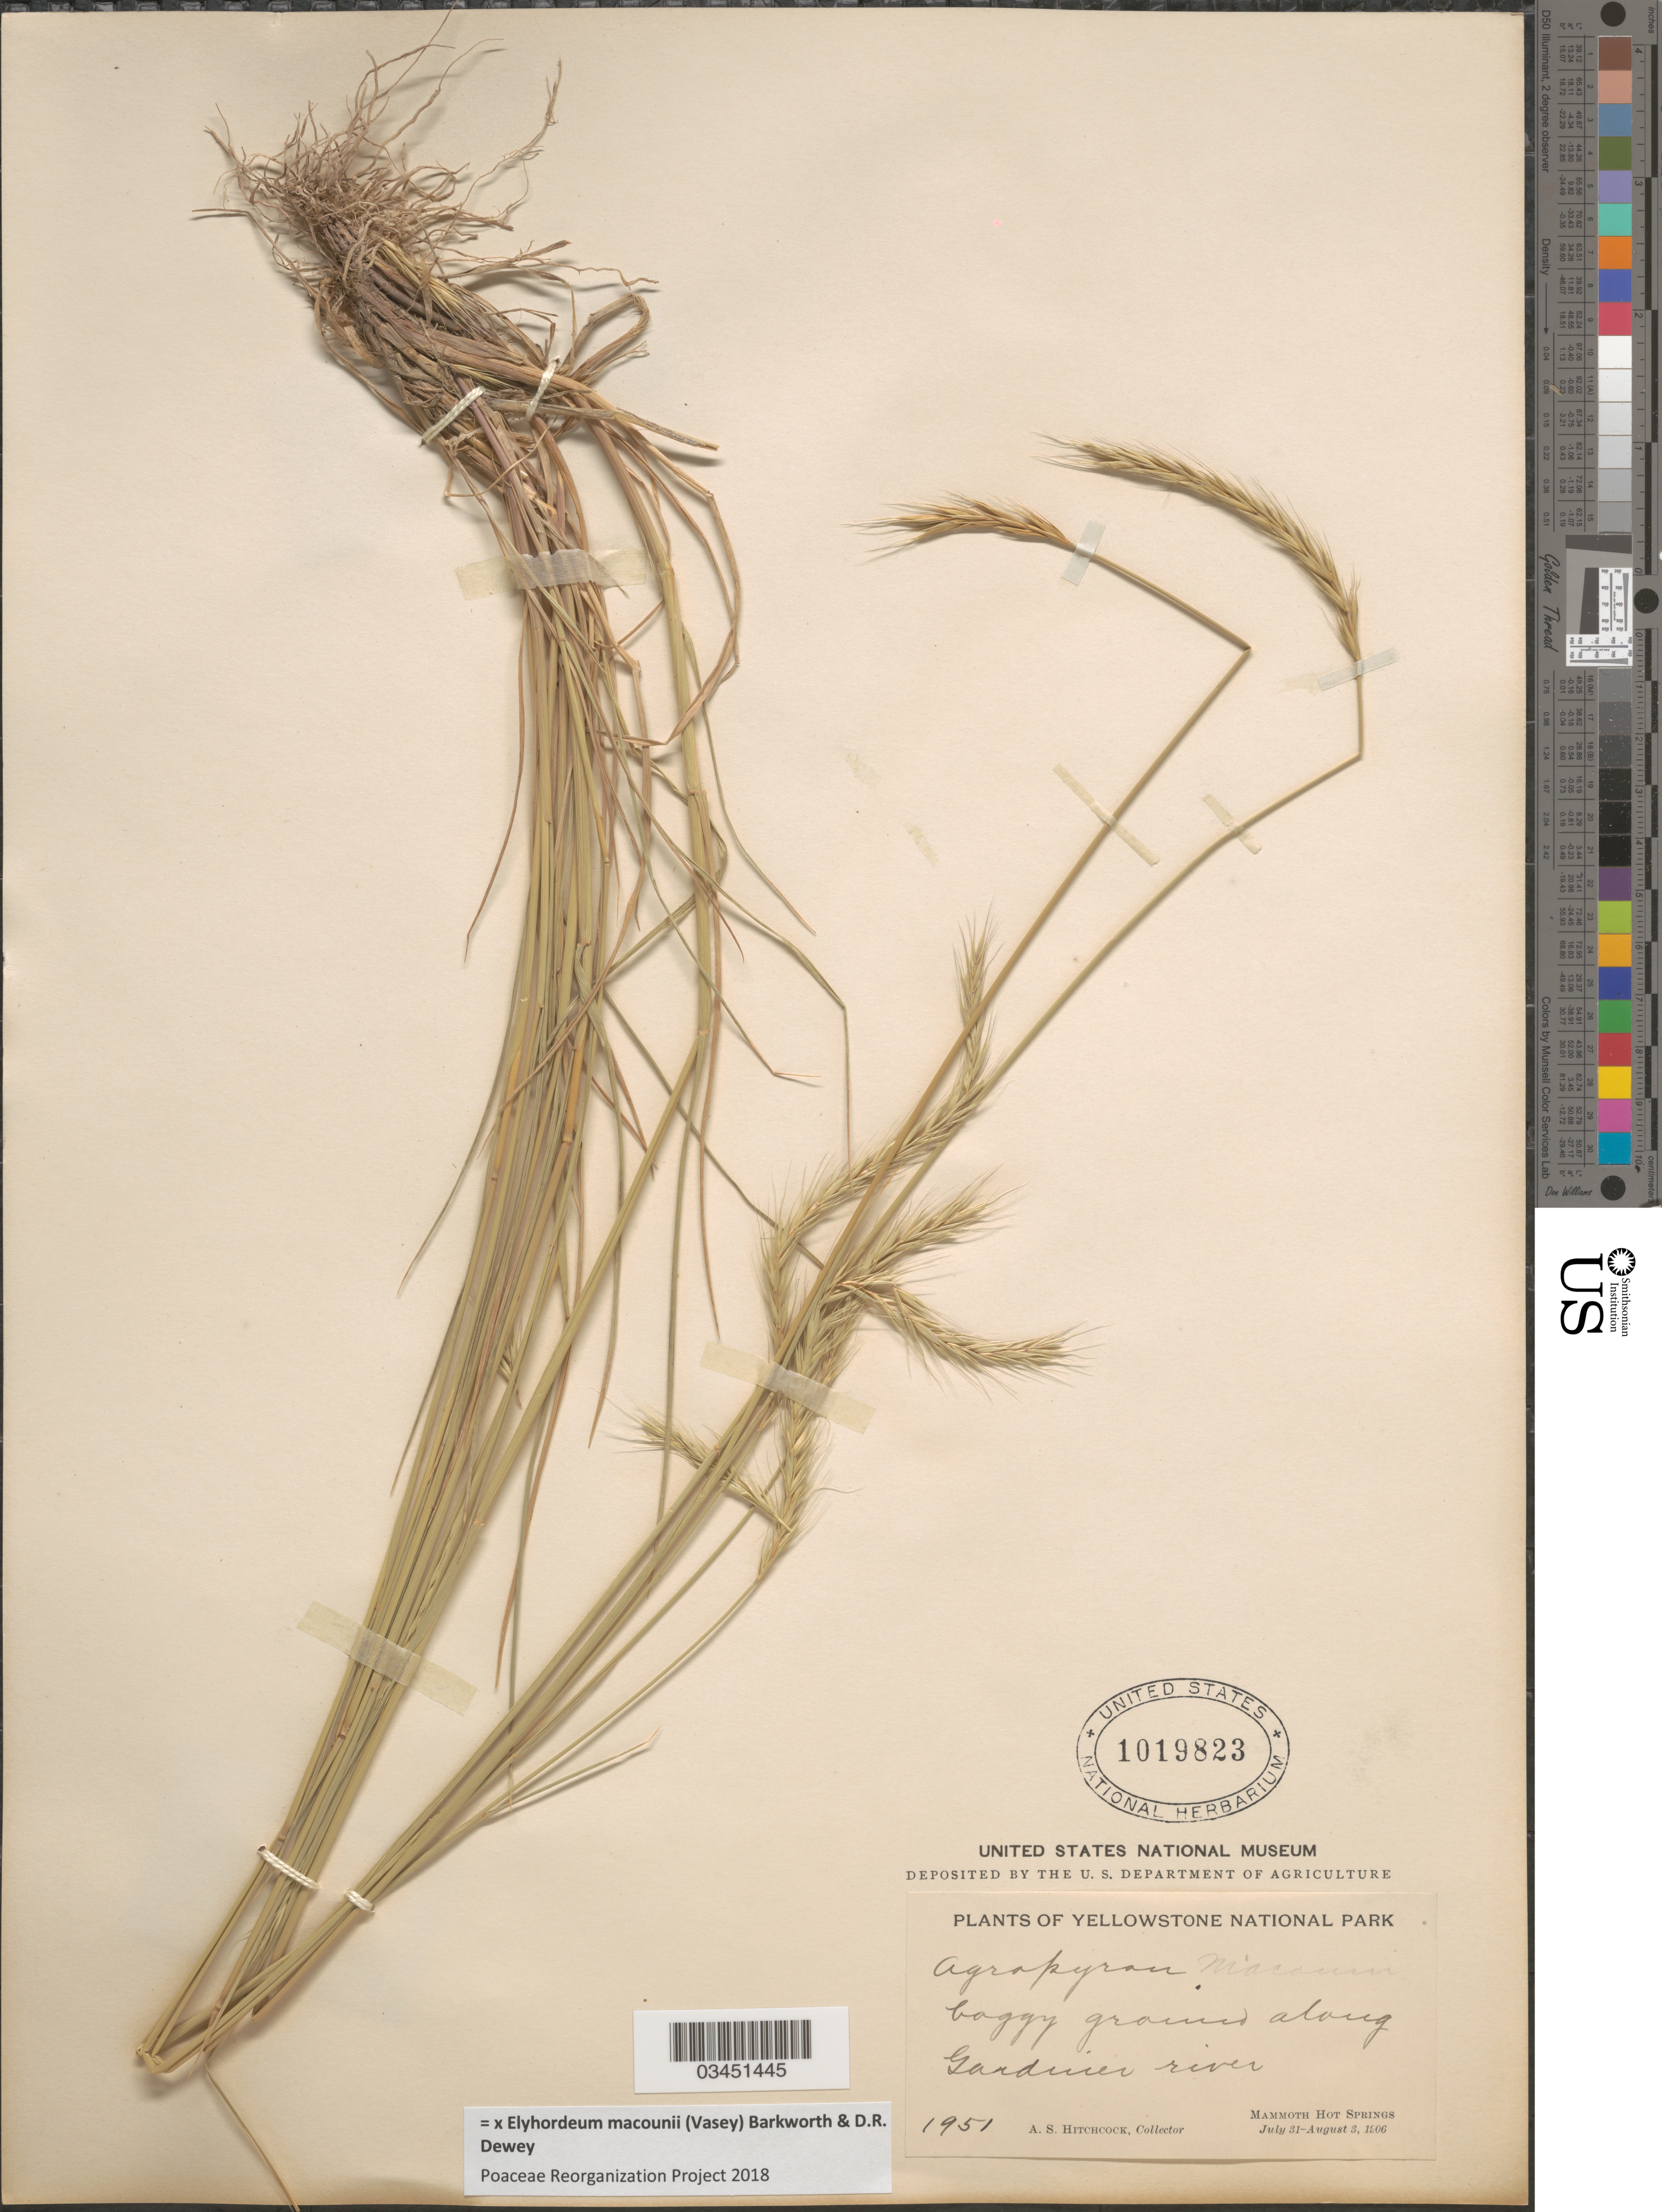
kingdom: Plantae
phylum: Tracheophyta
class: Liliopsida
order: Poales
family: Poaceae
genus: Elyhordeum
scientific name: x Elyhordeum macounii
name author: (Vasey) Barkworth & Dewey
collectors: A. S. Hitchcock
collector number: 1951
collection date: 1906-07-31/1906-08-03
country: United States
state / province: Wyoming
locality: Yellowstone National Park. Baggy grains along Gardiner river. Mammoth Hot Springs.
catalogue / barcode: US 1019823